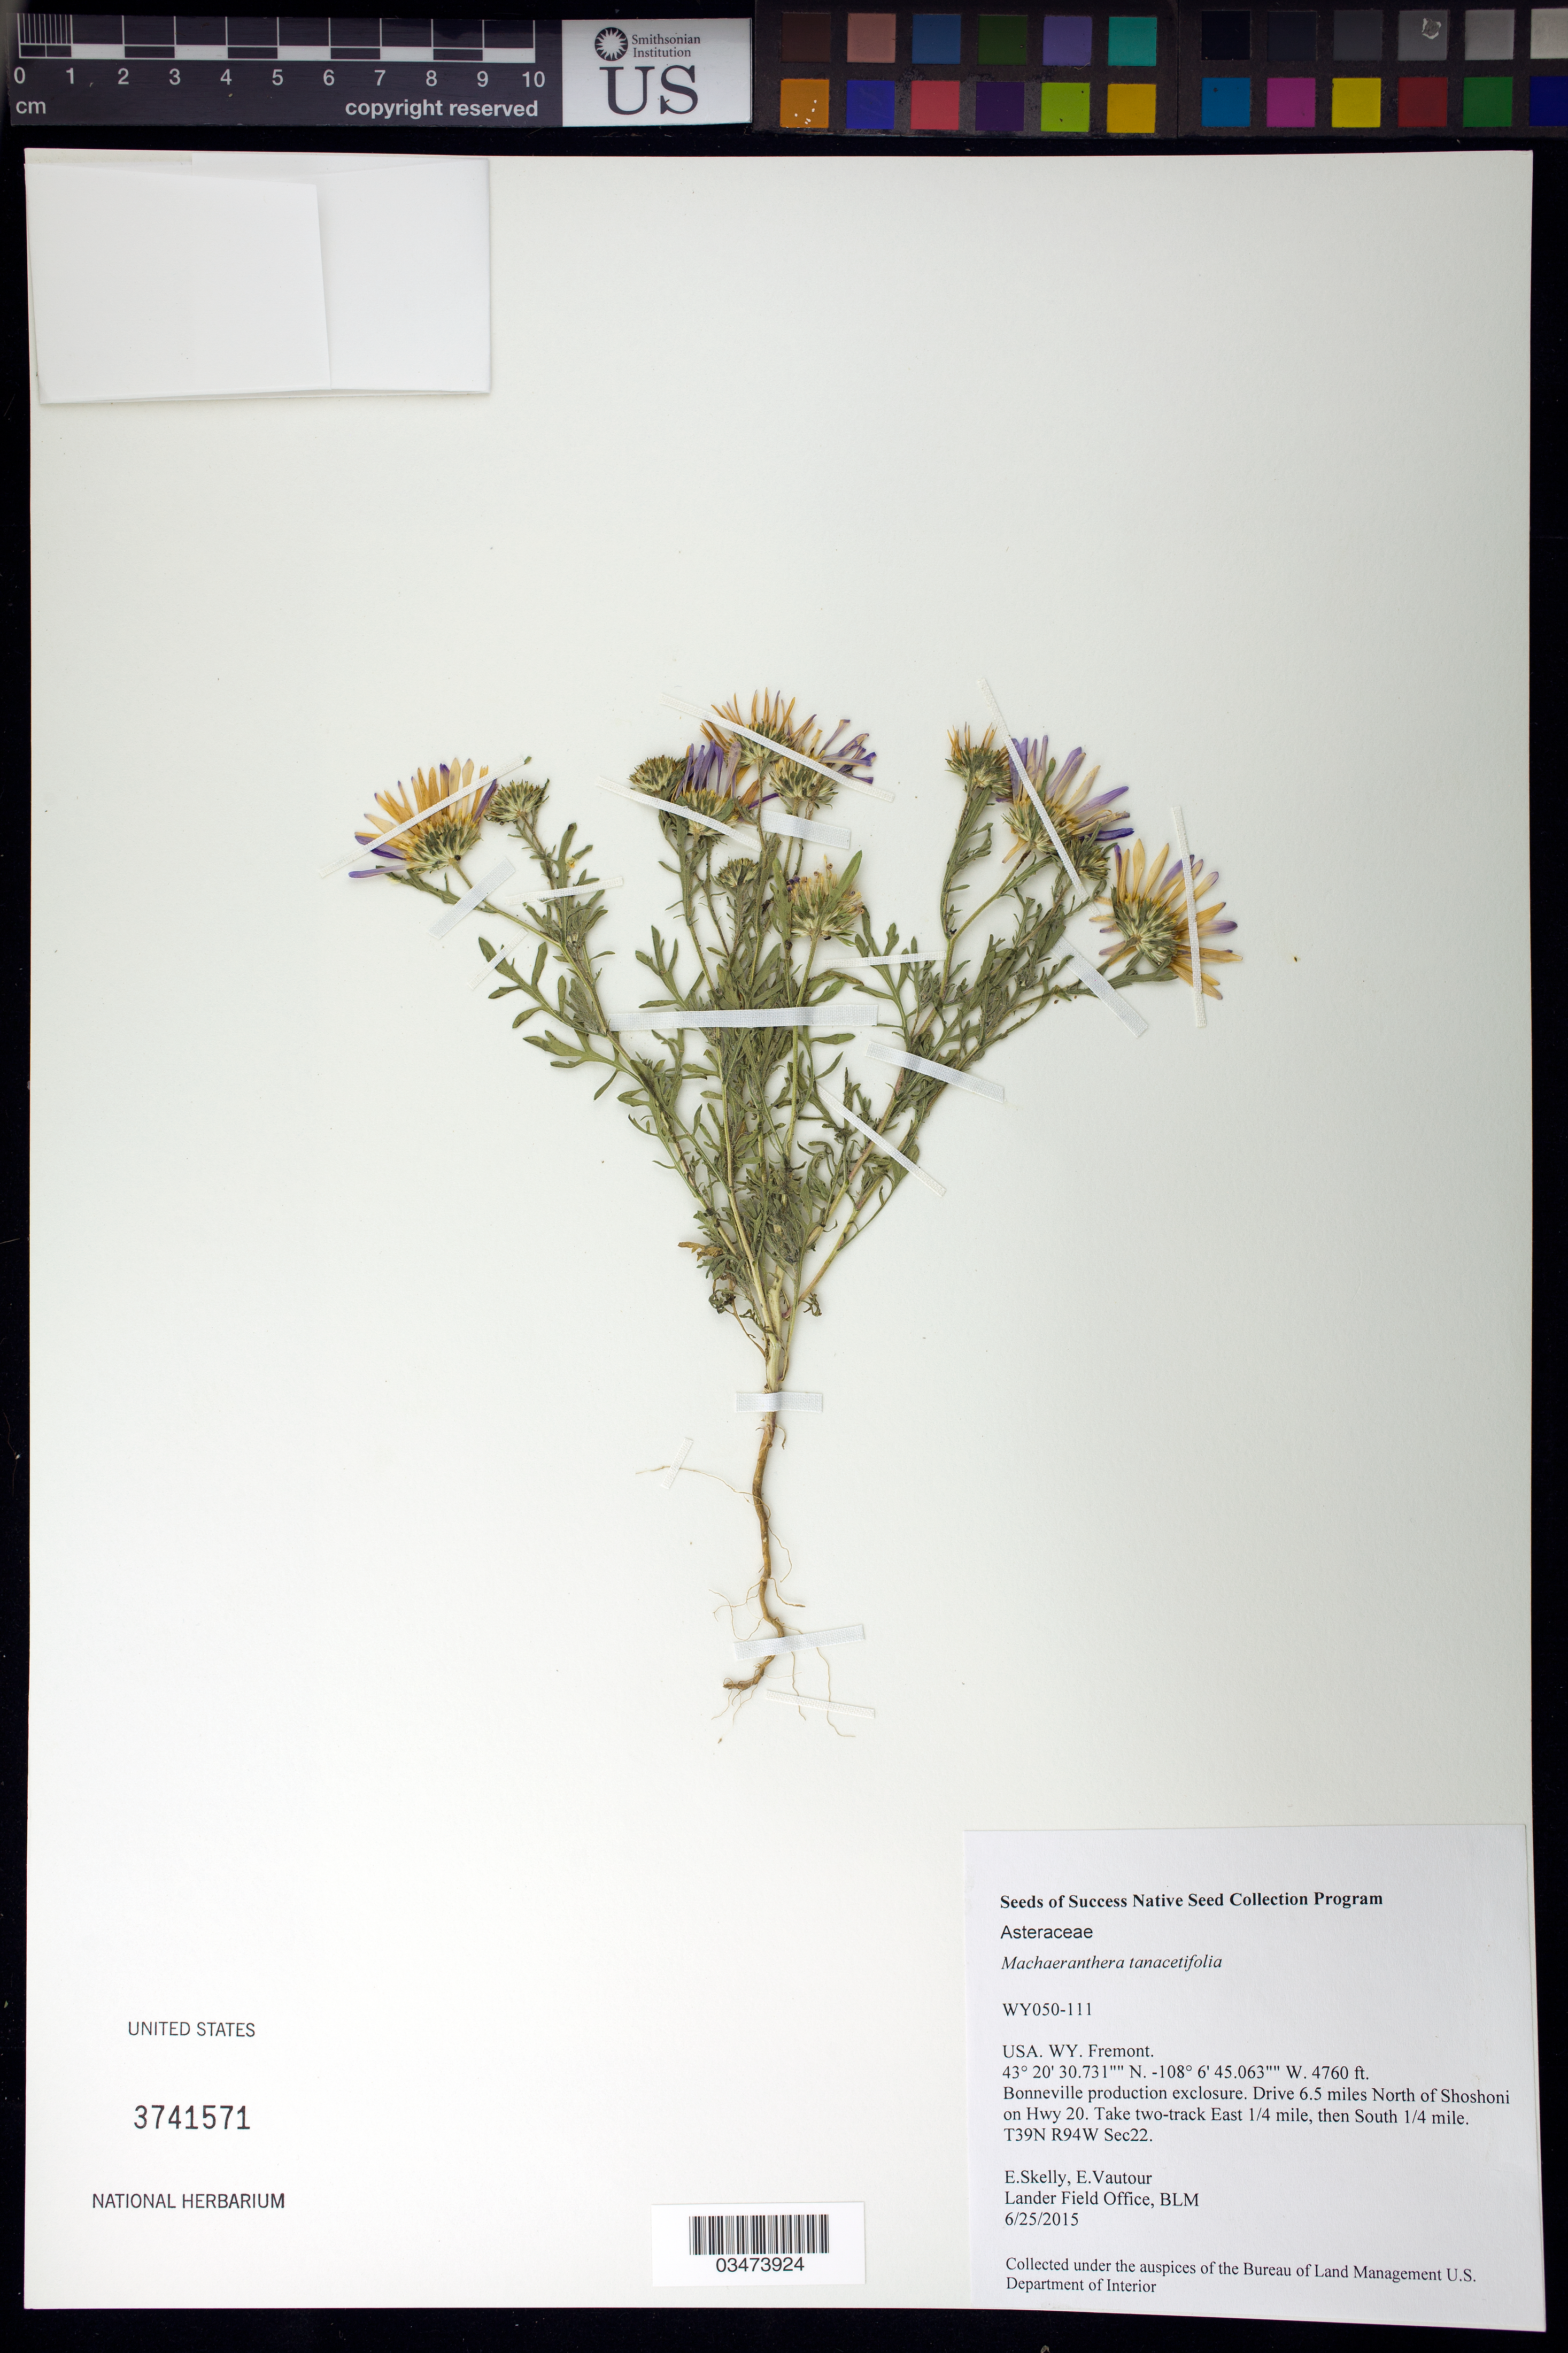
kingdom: Plantae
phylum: Tracheophyta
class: Magnoliopsida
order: Asterales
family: Asteraceae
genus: Machaeranthera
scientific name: Machaeranthera tanacetifolia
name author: (Kunth) Nees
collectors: E. Skelly & E. Vautour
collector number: WY050-111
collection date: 2015-06-25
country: United States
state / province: Wyoming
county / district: Fremont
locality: Bonneville production exclosure. 6.5 miles N on Shoshoni on Hwy 20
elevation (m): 1451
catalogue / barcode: US 3741571